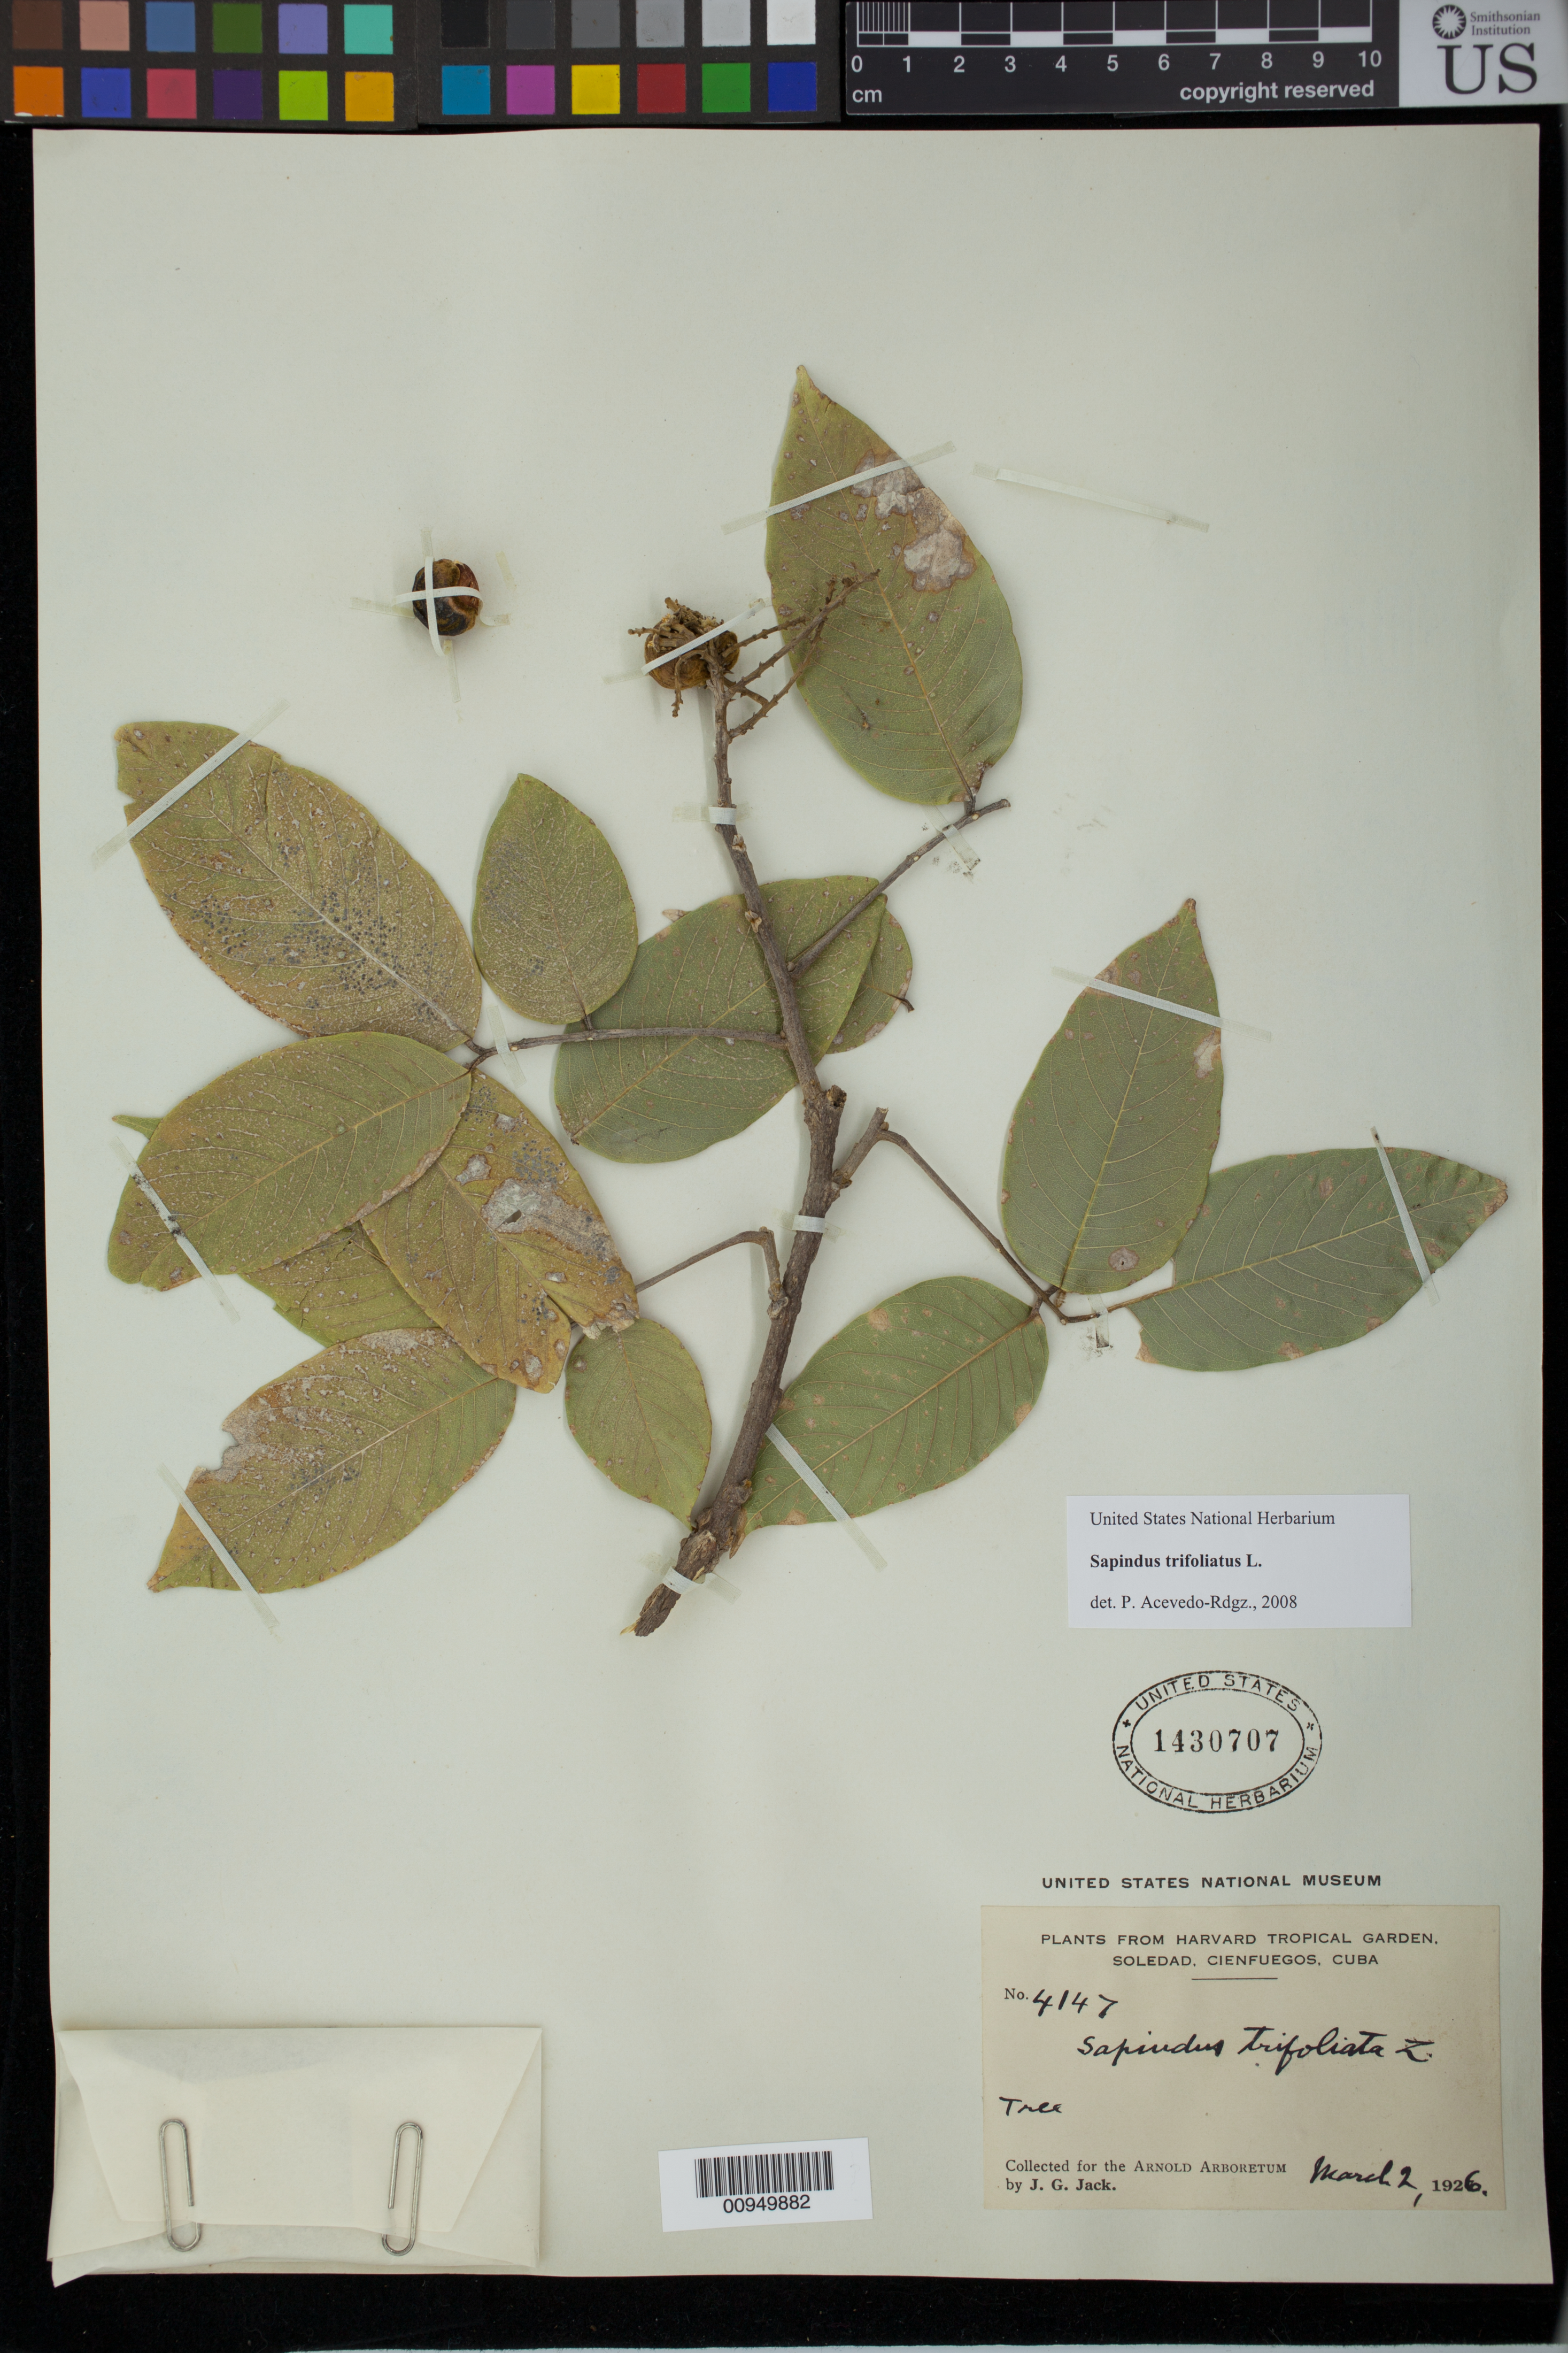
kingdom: Plantae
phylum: Tracheophyta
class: Magnoliopsida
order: Sapindales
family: Sapindaceae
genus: Sapindus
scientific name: Sapindus trifoliatus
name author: L.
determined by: Acevedo-Rodríguez, P., (BOT), Smithsonian Institution - National Museum of Natural History (UNITED STATES)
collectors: J. G. Jack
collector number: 4147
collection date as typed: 02 Mar 1926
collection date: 1926-03-02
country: Cuba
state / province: Cienfuegos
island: Cuba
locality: Soledad, Cienfuegos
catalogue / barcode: US 1430707